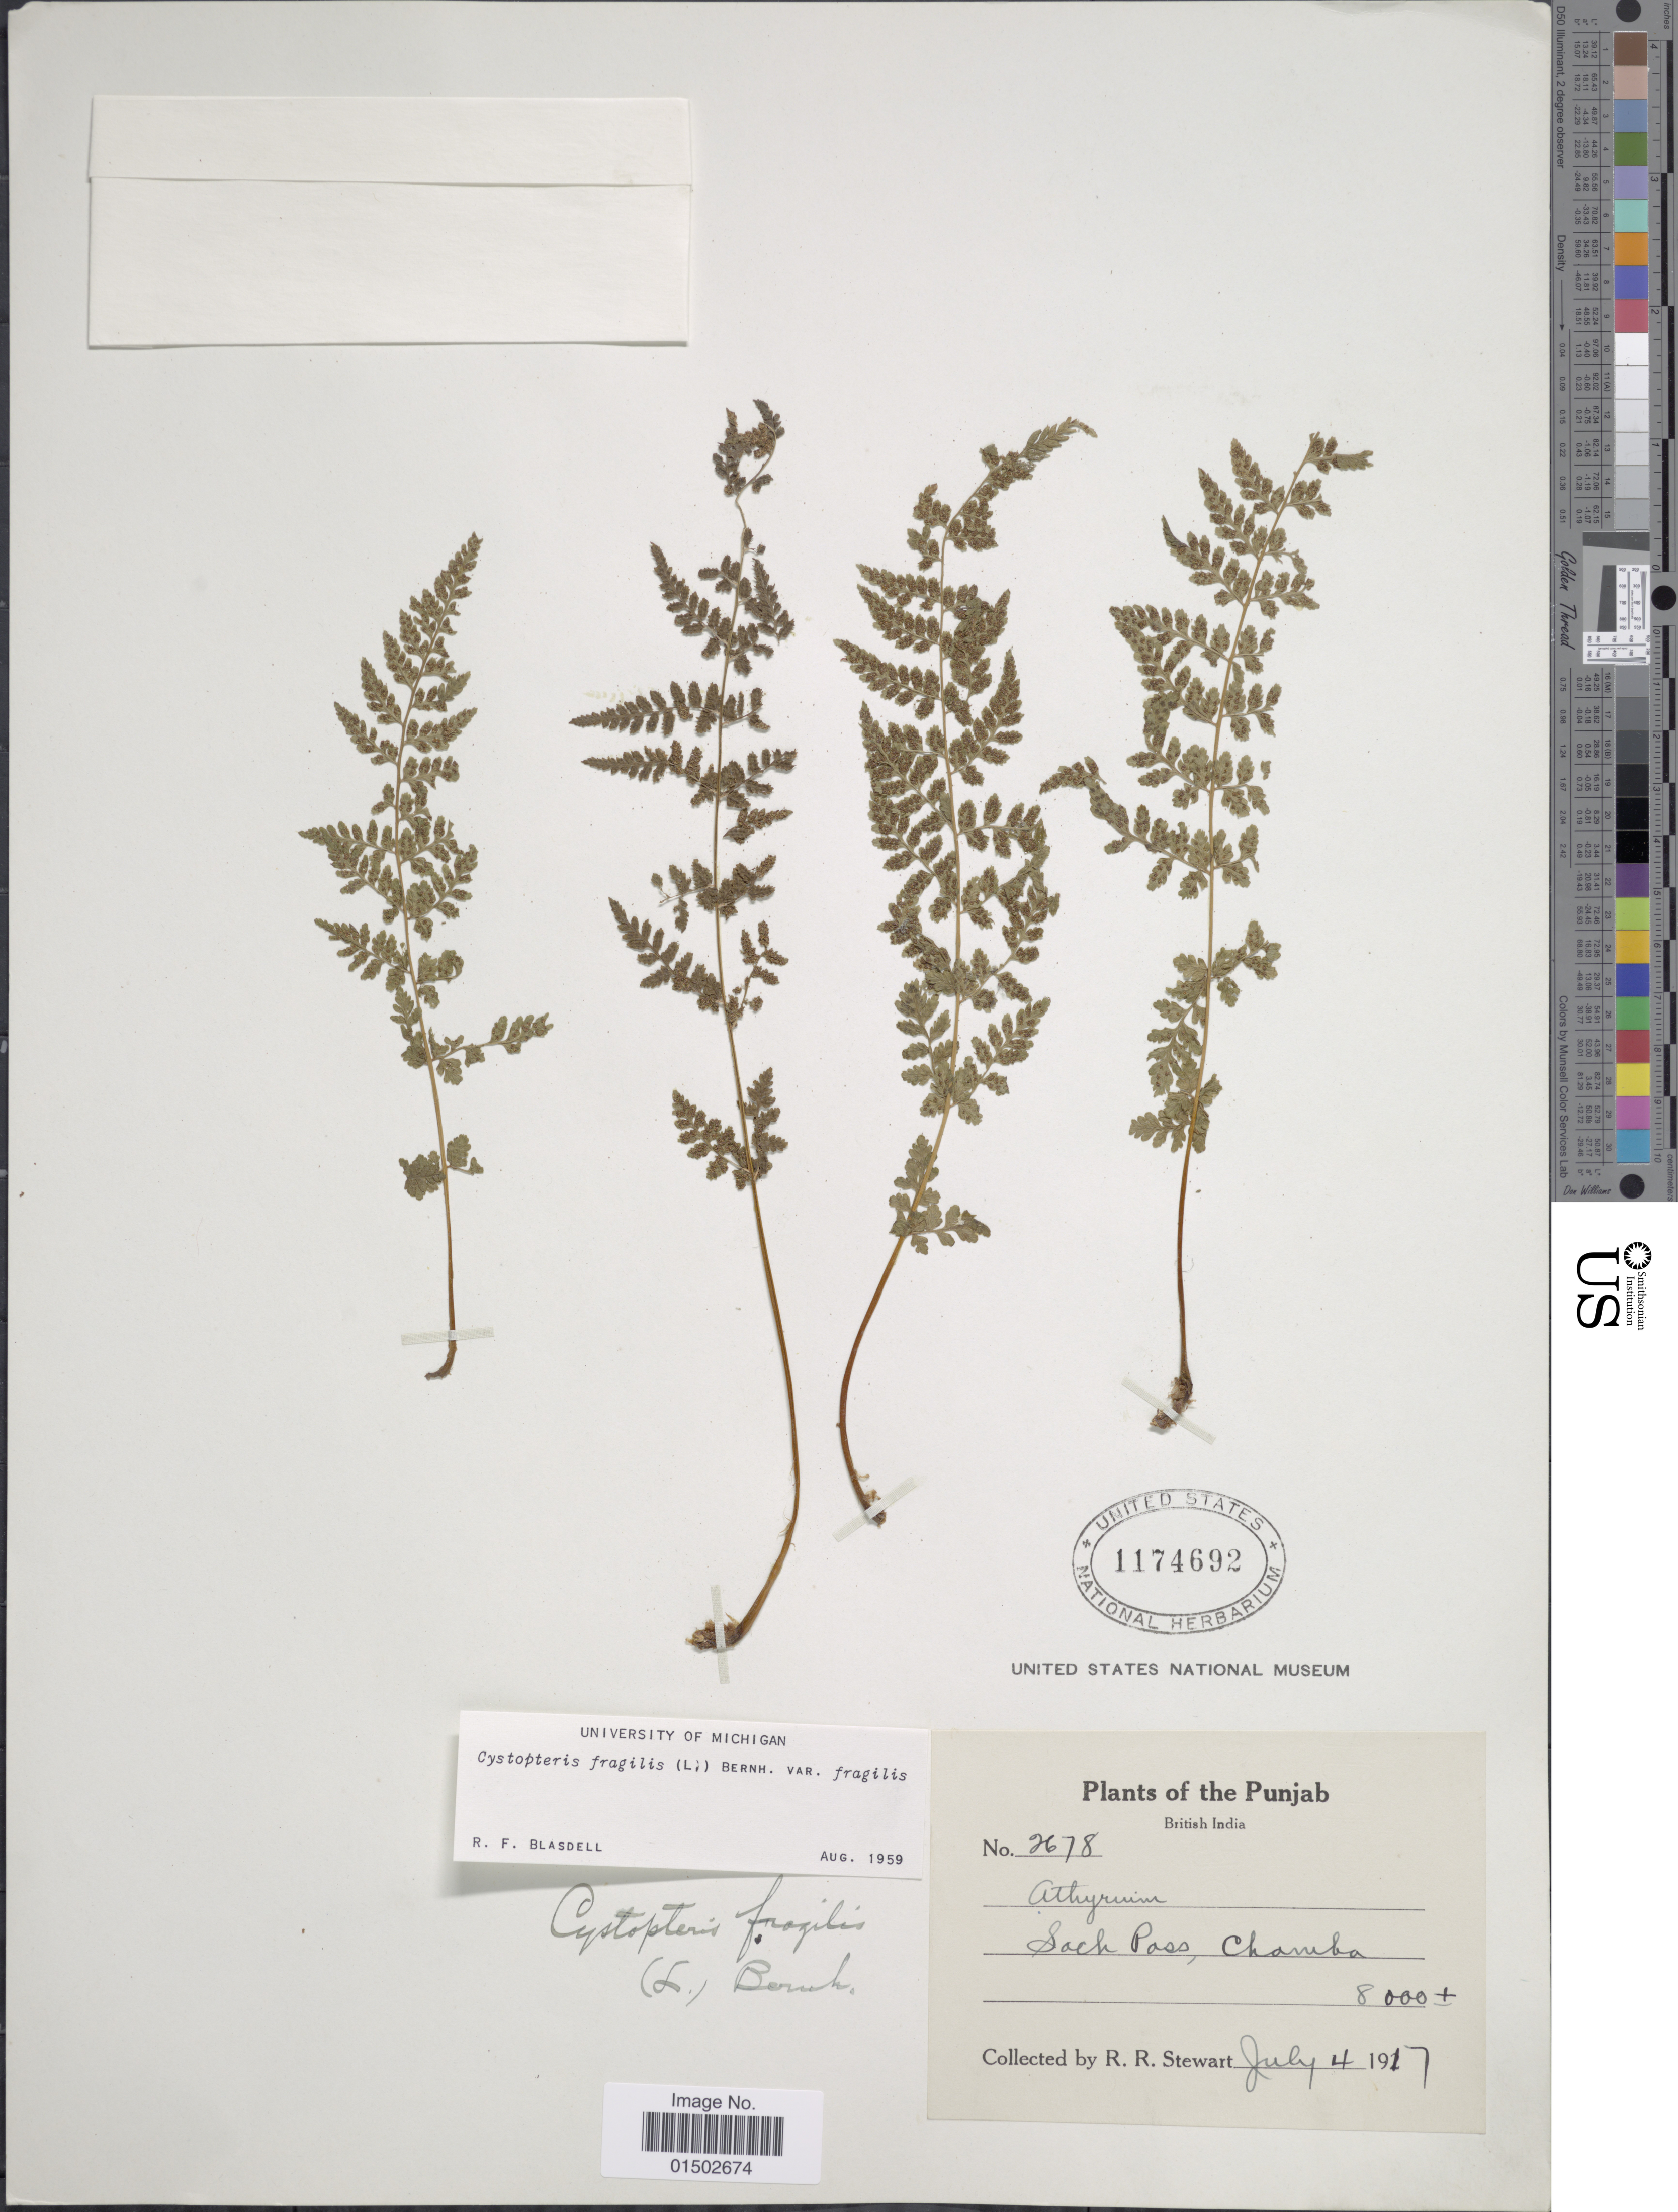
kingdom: Plantae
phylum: Tracheophyta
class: Polypodiopsida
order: Polypodiales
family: Cystopteridaceae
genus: Cystopteris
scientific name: Cystopteris fragilis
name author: (L.) Bernh.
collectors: R. R. Stewart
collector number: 2678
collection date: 1917-07-04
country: India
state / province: Punjab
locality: British India, Sack Pass, Chamba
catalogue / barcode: US 1174692